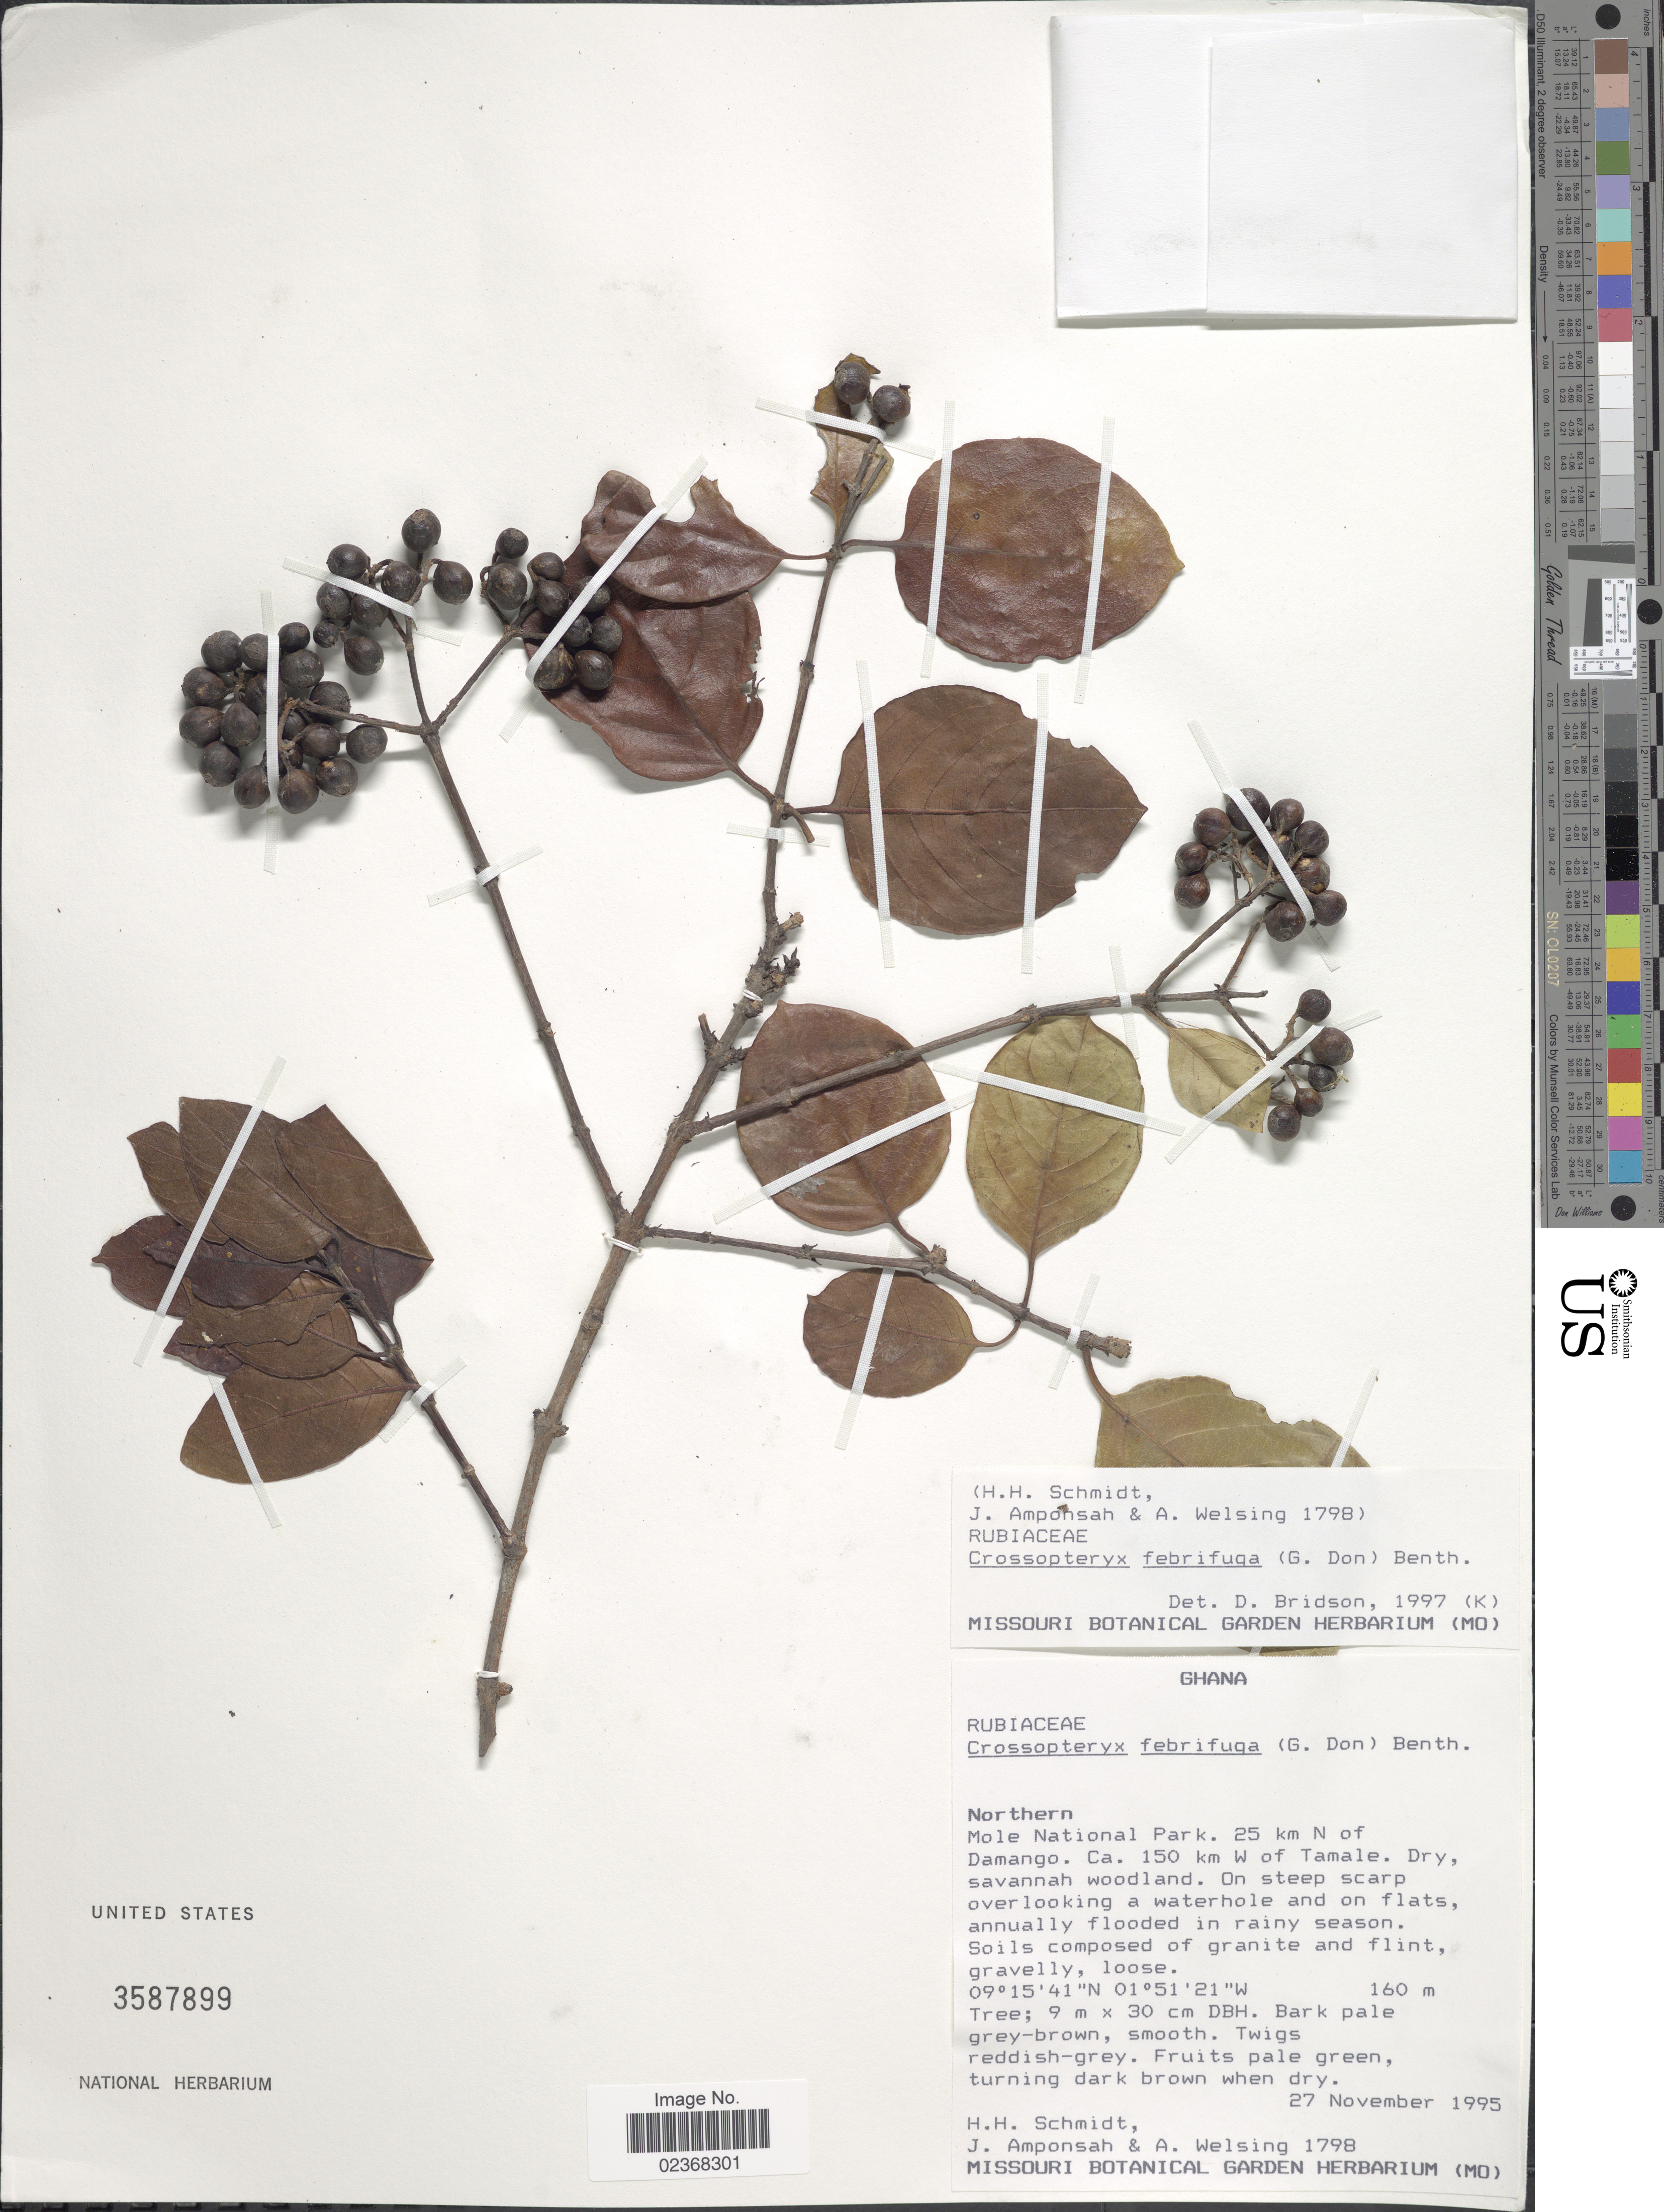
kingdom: Plantae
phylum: Tracheophyta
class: Magnoliopsida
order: Gentianales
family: Rubiaceae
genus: Crossopteryx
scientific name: Crossopteryx febrifuga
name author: (Afzel. ex G. Don) Benth.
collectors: H. H. Schmidt, J. Amponsah & A. Welsing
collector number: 1798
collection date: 1995-11-27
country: Ghana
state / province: Northern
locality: Mole National Park, 25 km km N of Damango, ca. 150 km W of Tamale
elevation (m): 160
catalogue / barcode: US 3587899